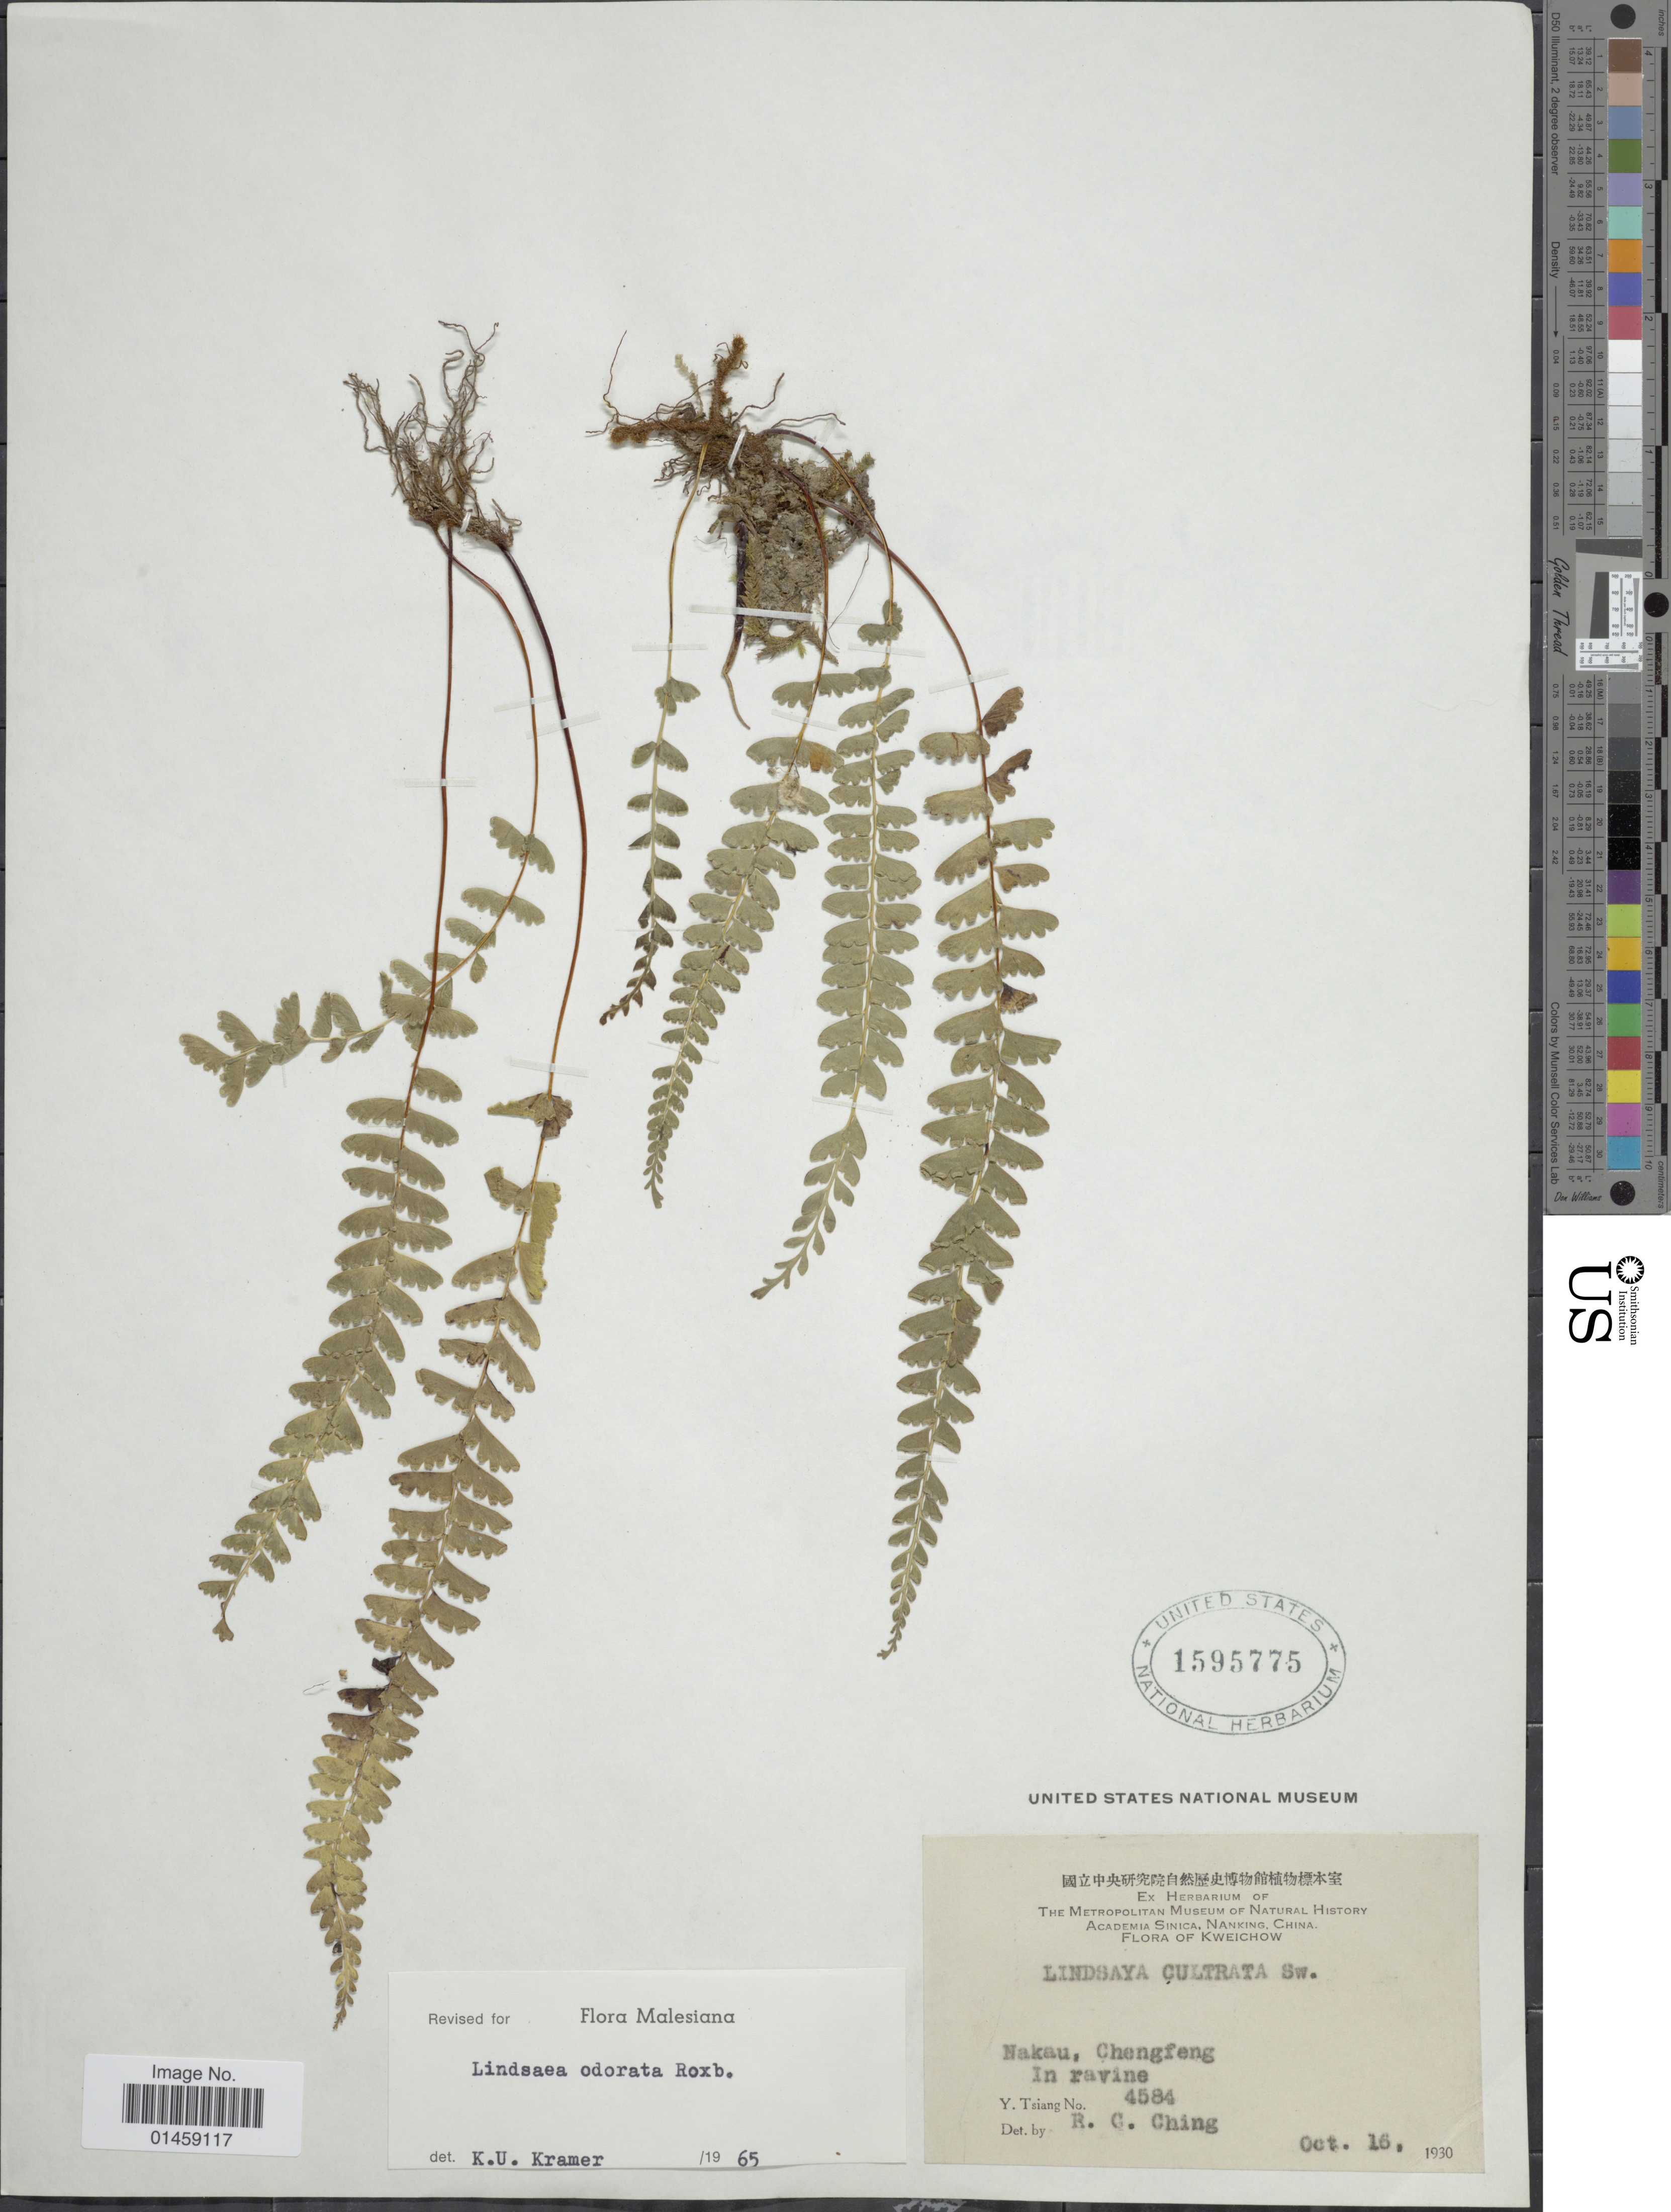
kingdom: Plantae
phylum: Tracheophyta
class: Polypodiopsida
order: Polypodiales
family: Lindsaeaceae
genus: Lindsaea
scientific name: Lindsaea odorata var. odorata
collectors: Y. Tsiang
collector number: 4584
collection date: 1930-10-16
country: China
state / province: Guizhou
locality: China, Kweichow, Nakau, Chengfeng in Ravine.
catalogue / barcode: US 1595775